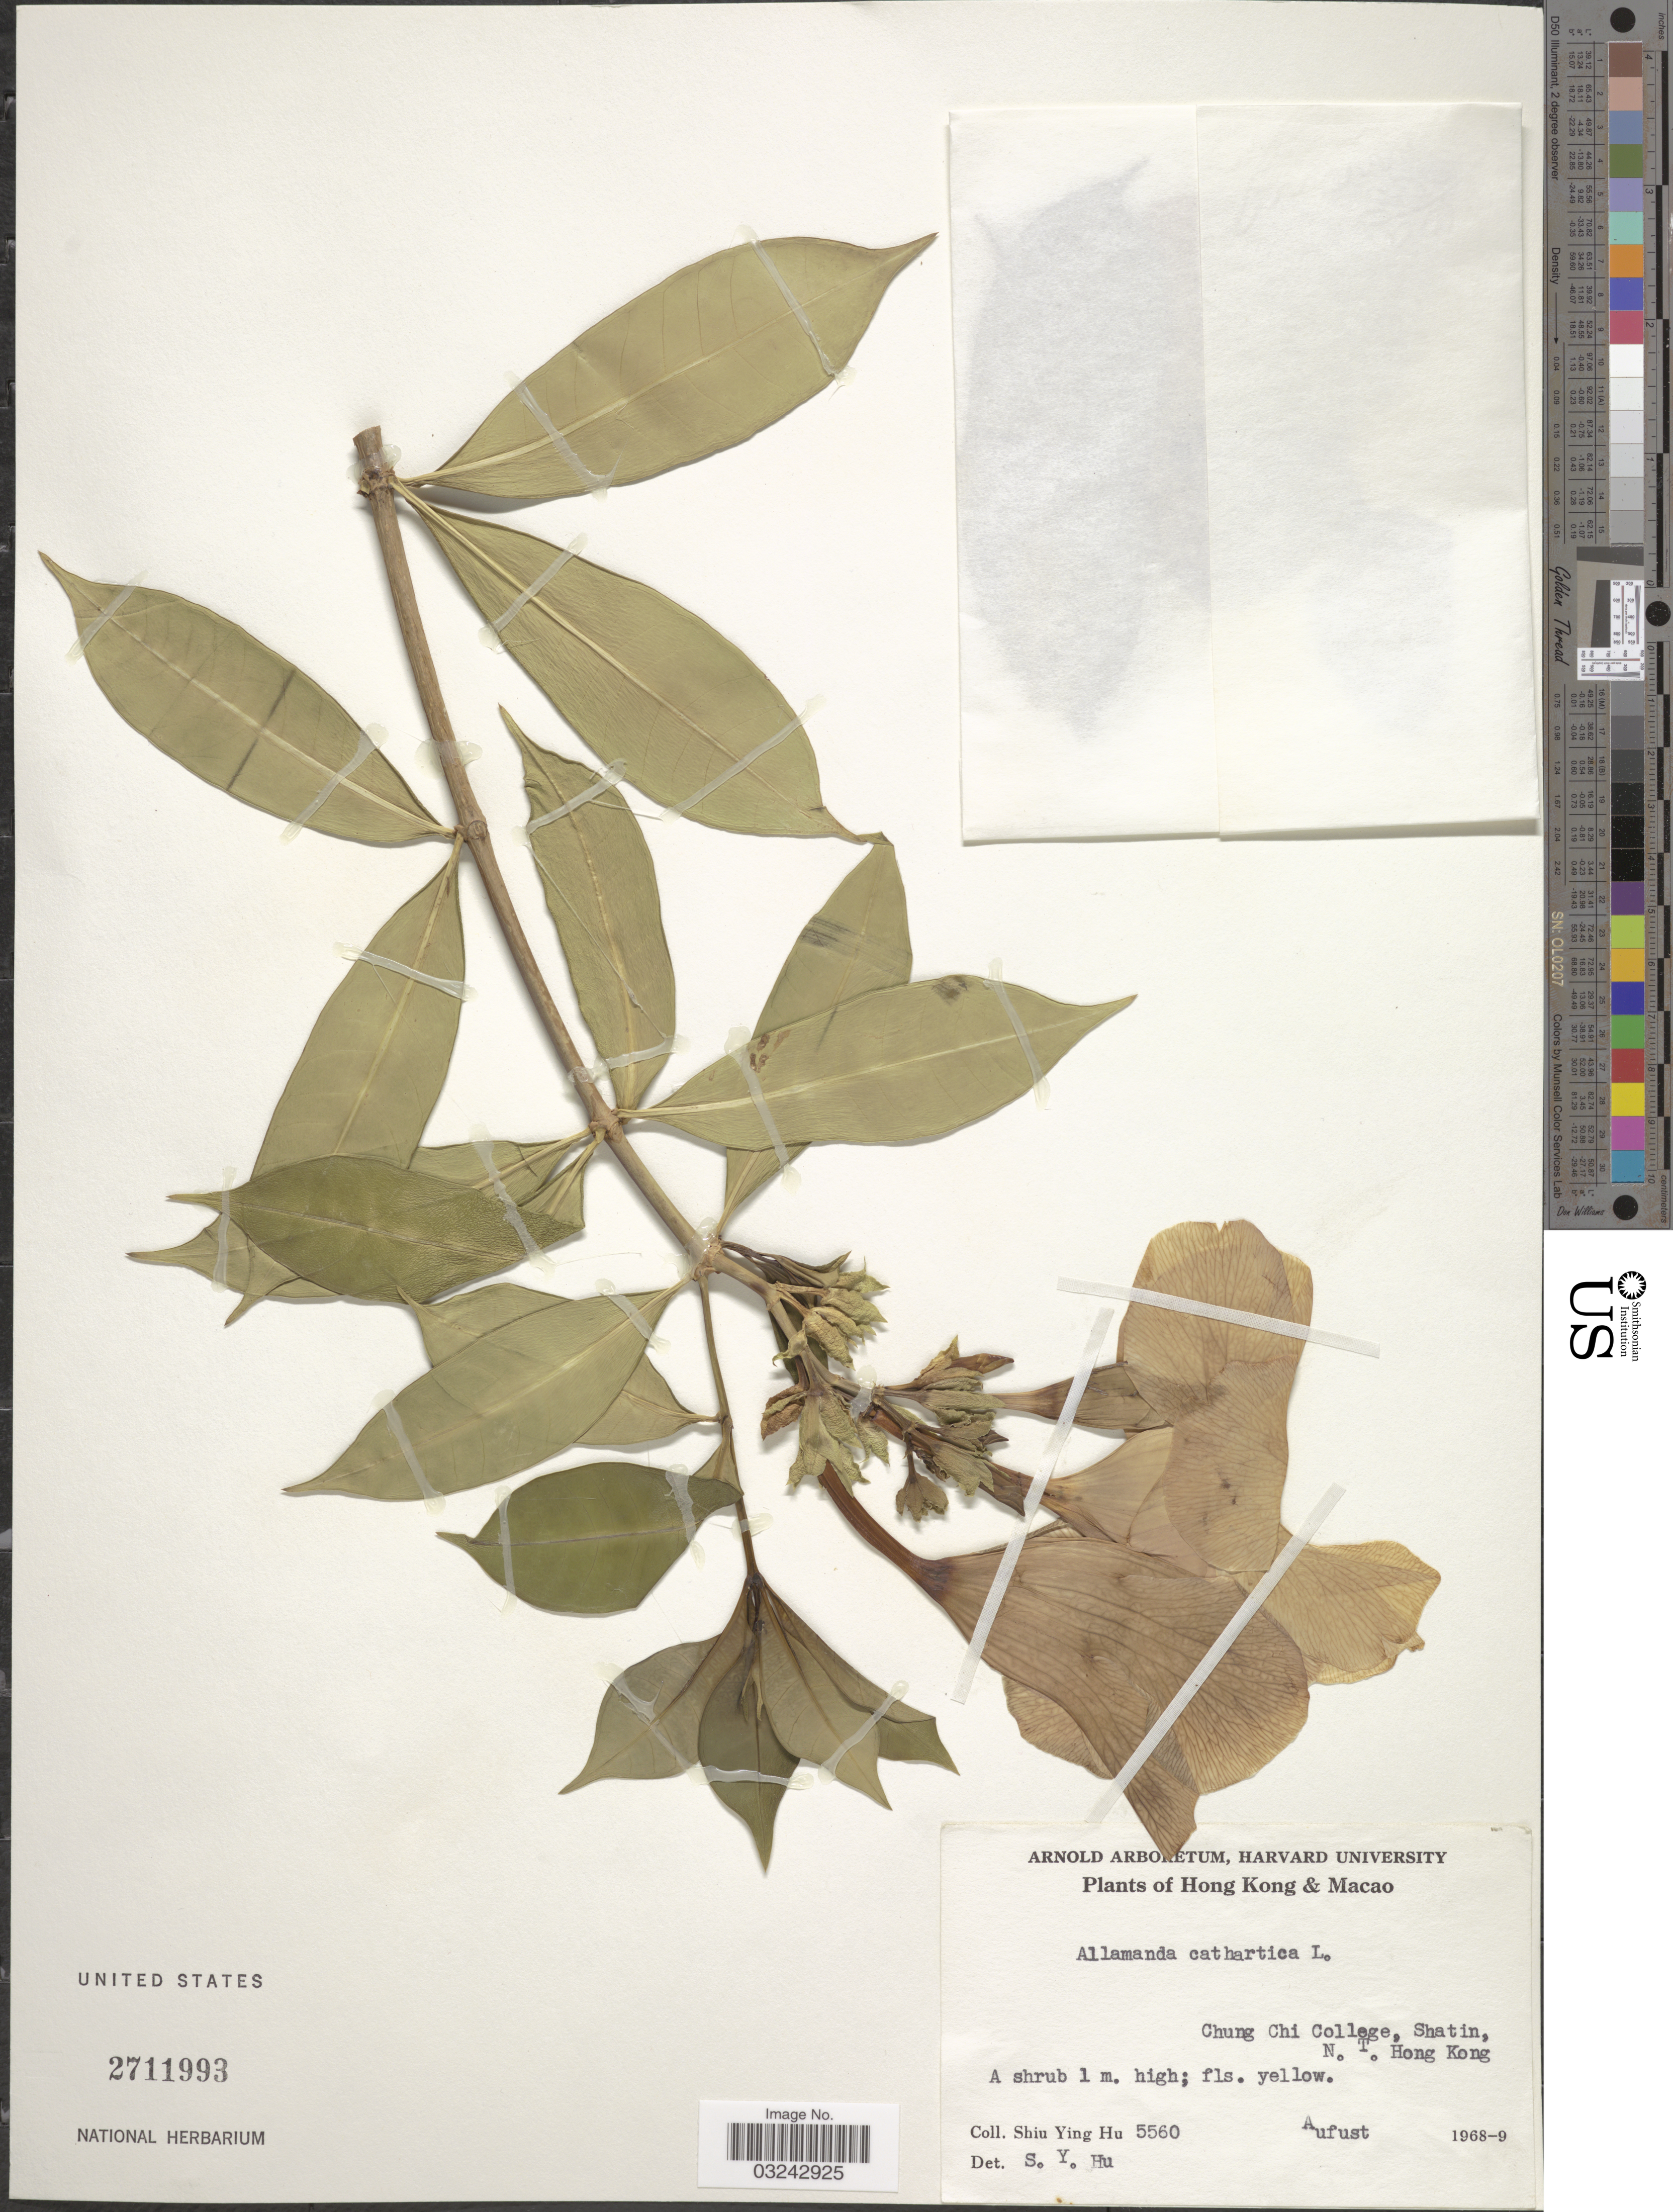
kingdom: Plantae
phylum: Tracheophyta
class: Magnoliopsida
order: Gentianales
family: Apocynaceae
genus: Allamanda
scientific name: Allamanda cathartica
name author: L.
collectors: S. Y. Hu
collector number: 5560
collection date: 1968-08/1969-08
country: China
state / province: Hong Kong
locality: Hong Kong & Macao, Chung Chi College, Shatin, N.T. Hong Kong.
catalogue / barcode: US 2711993